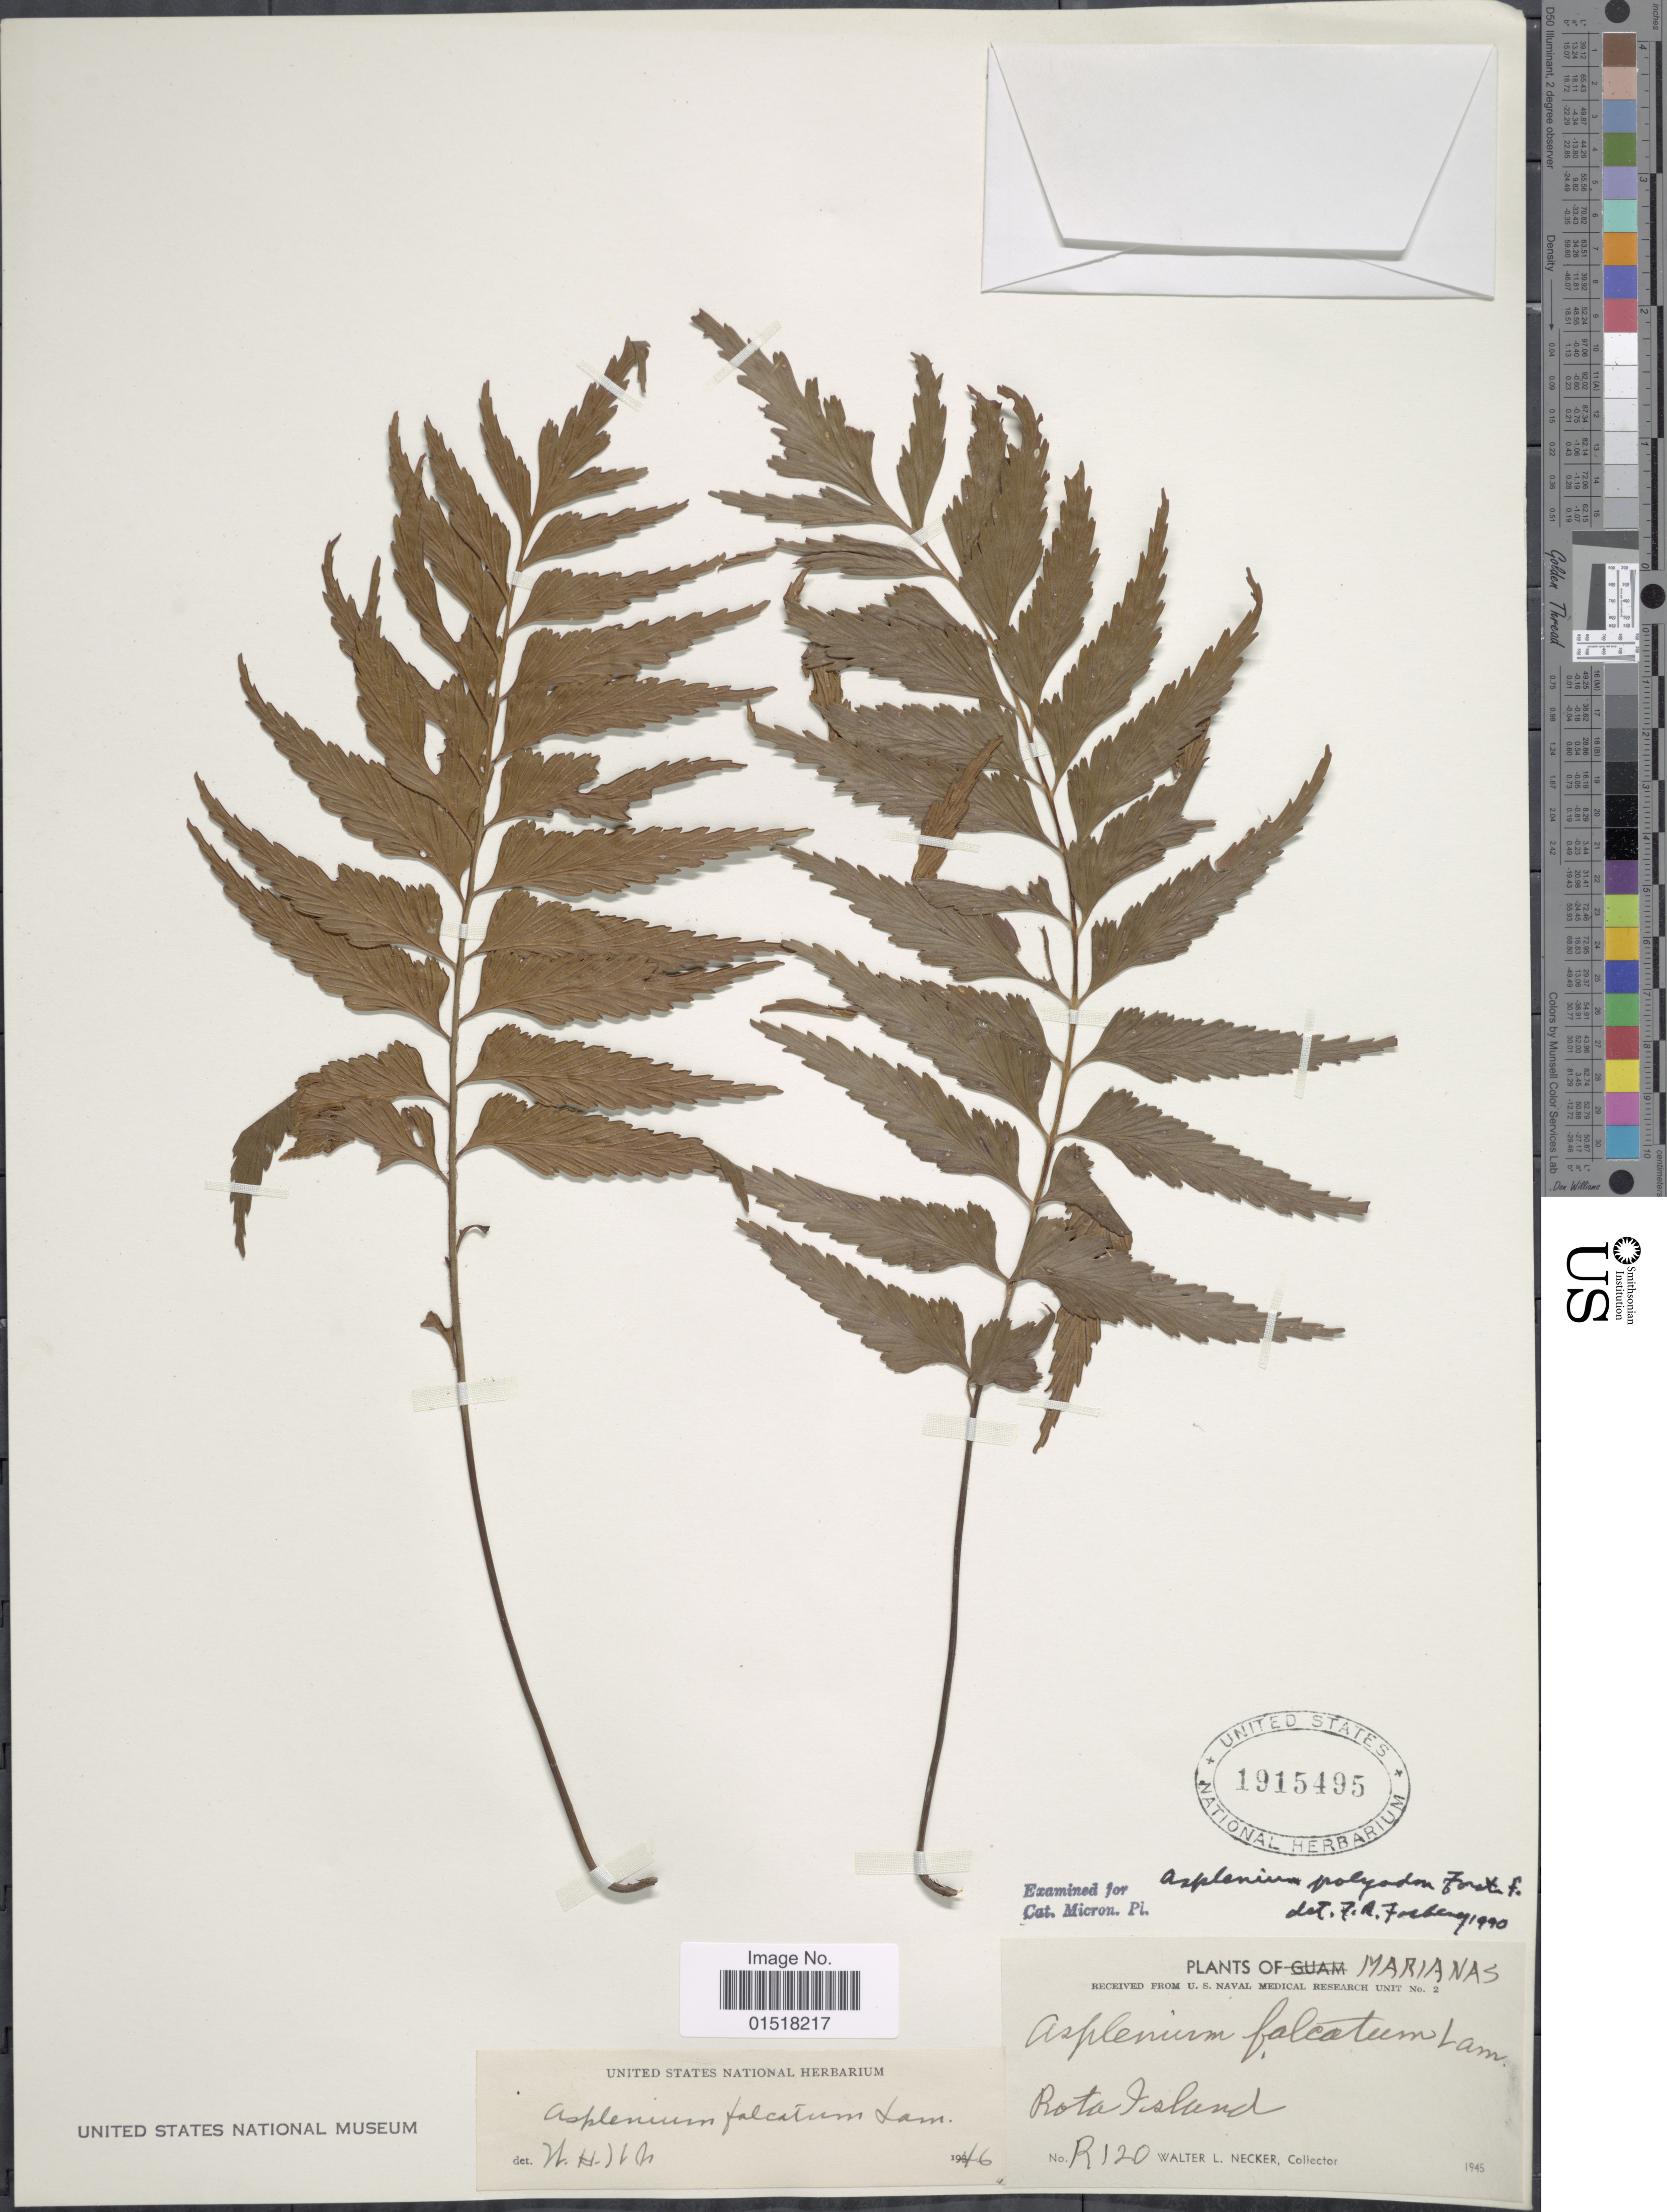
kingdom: Plantae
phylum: Tracheophyta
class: Polypodiopsida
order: Polypodiales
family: Aspleniaceae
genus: Asplenium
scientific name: Asplenium polyodon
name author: G. Forst.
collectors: W. L. Necker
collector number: R 120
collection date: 1945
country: Northern Mariana Islands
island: Rota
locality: Rota Island.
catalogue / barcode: US 1915495